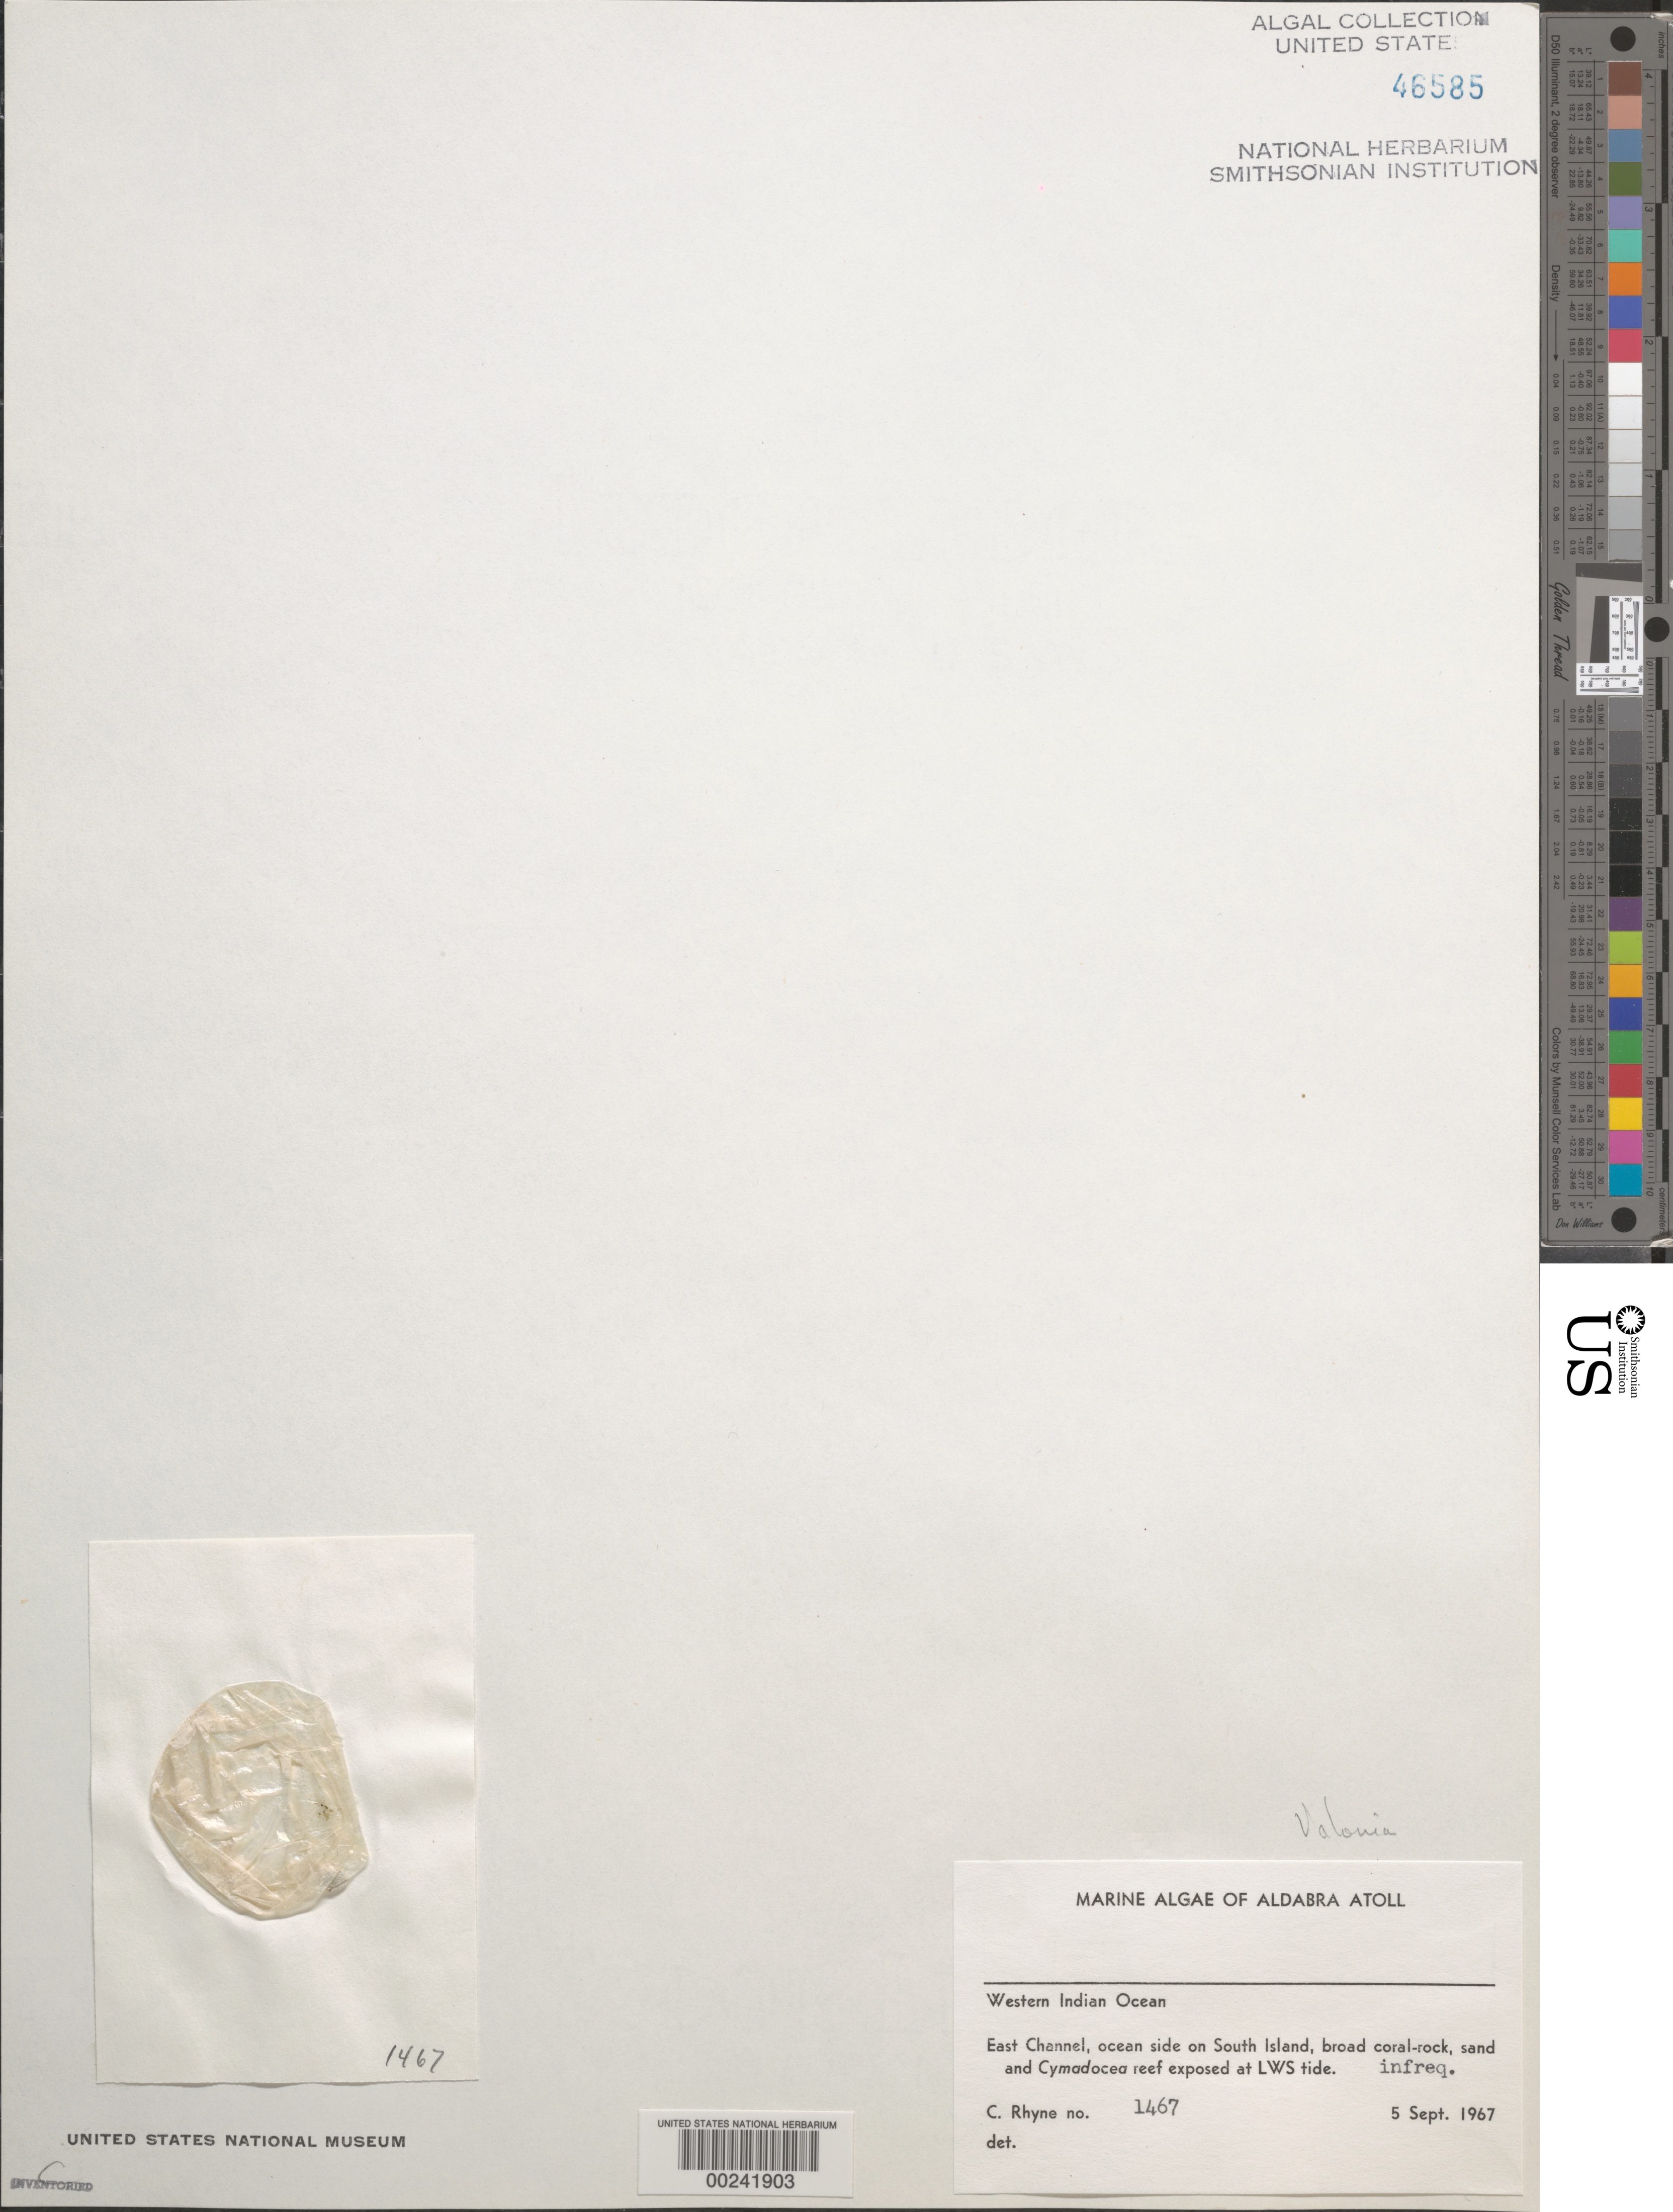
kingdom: Plantae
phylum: Chlorophyta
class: Ulvophyceae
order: Siphonocladales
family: Valoniaceae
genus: Valonia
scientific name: Valonia sp.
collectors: C. Rhyne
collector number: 1467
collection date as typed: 05 Sep 1967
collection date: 1967-09-05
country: Seychelles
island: Aldabra Atoll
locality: East Channel, South Islet.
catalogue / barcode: US 46585